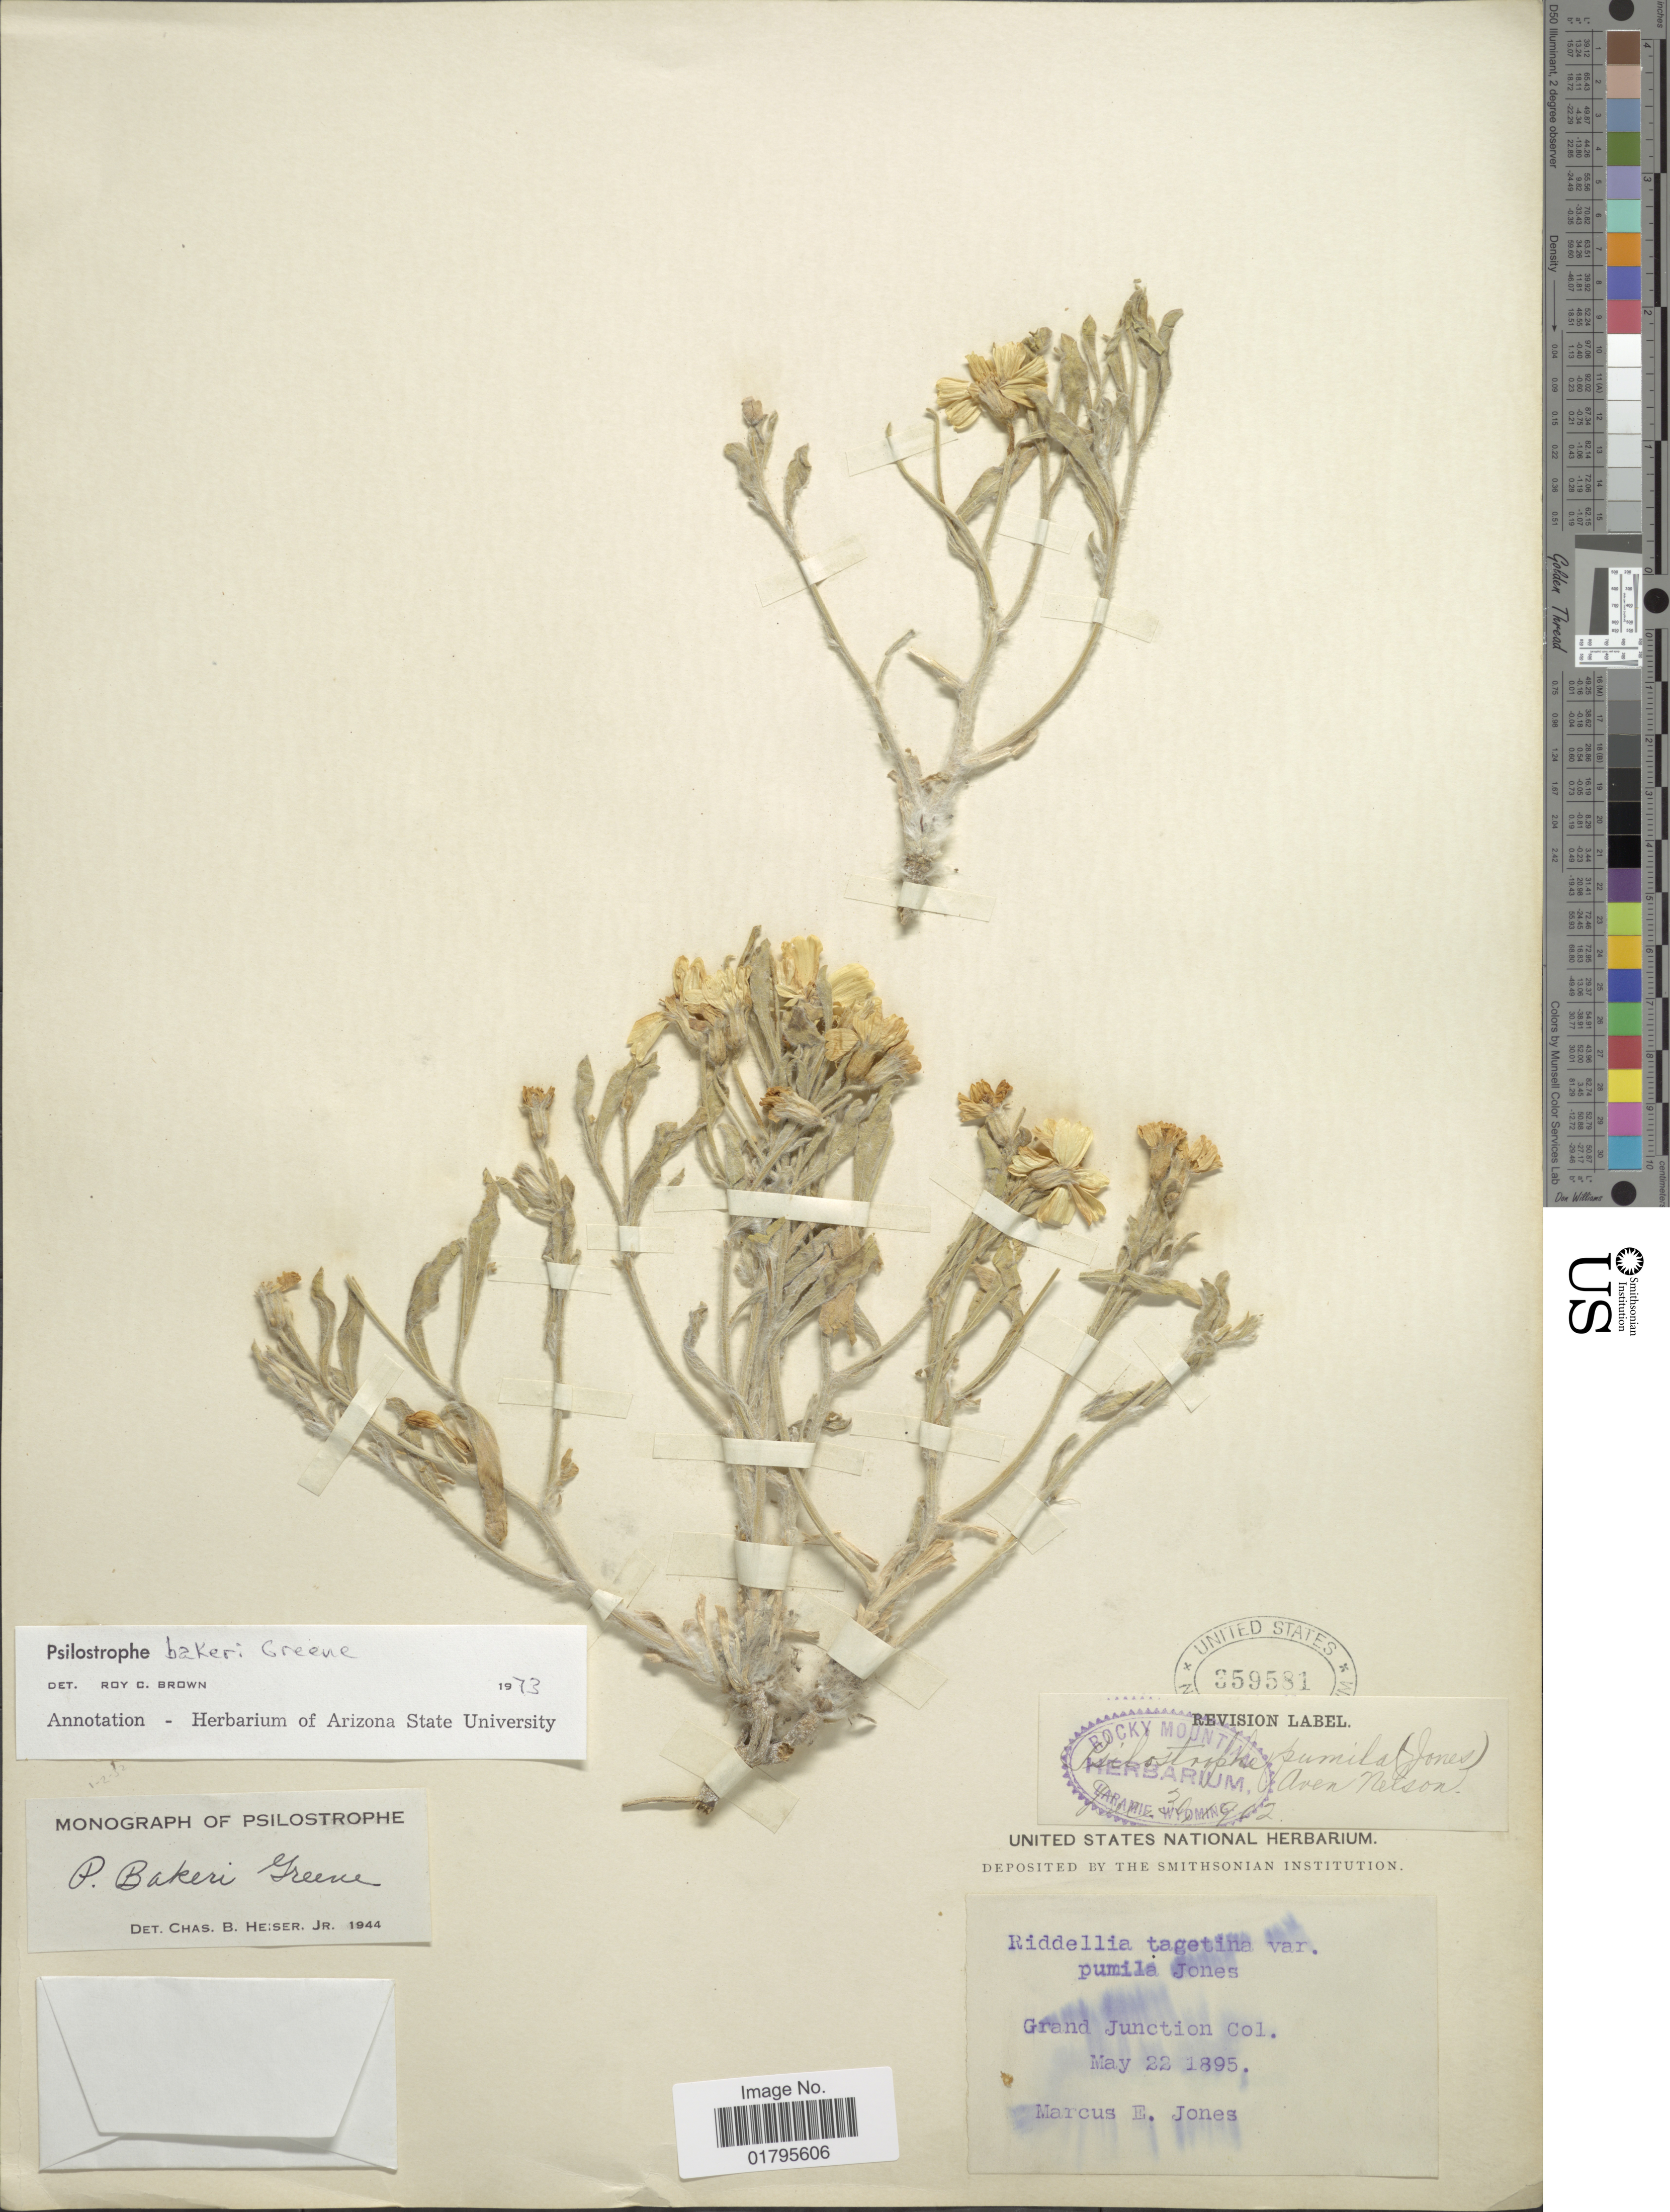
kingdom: Plantae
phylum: Tracheophyta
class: Magnoliopsida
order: Asterales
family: Asteraceae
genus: Psilostrophe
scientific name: Psilostrophe bakeri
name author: Greene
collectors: M. E. Jones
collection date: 1895-05-22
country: United States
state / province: Colorado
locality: Grand Junction Col.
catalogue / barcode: US 359581